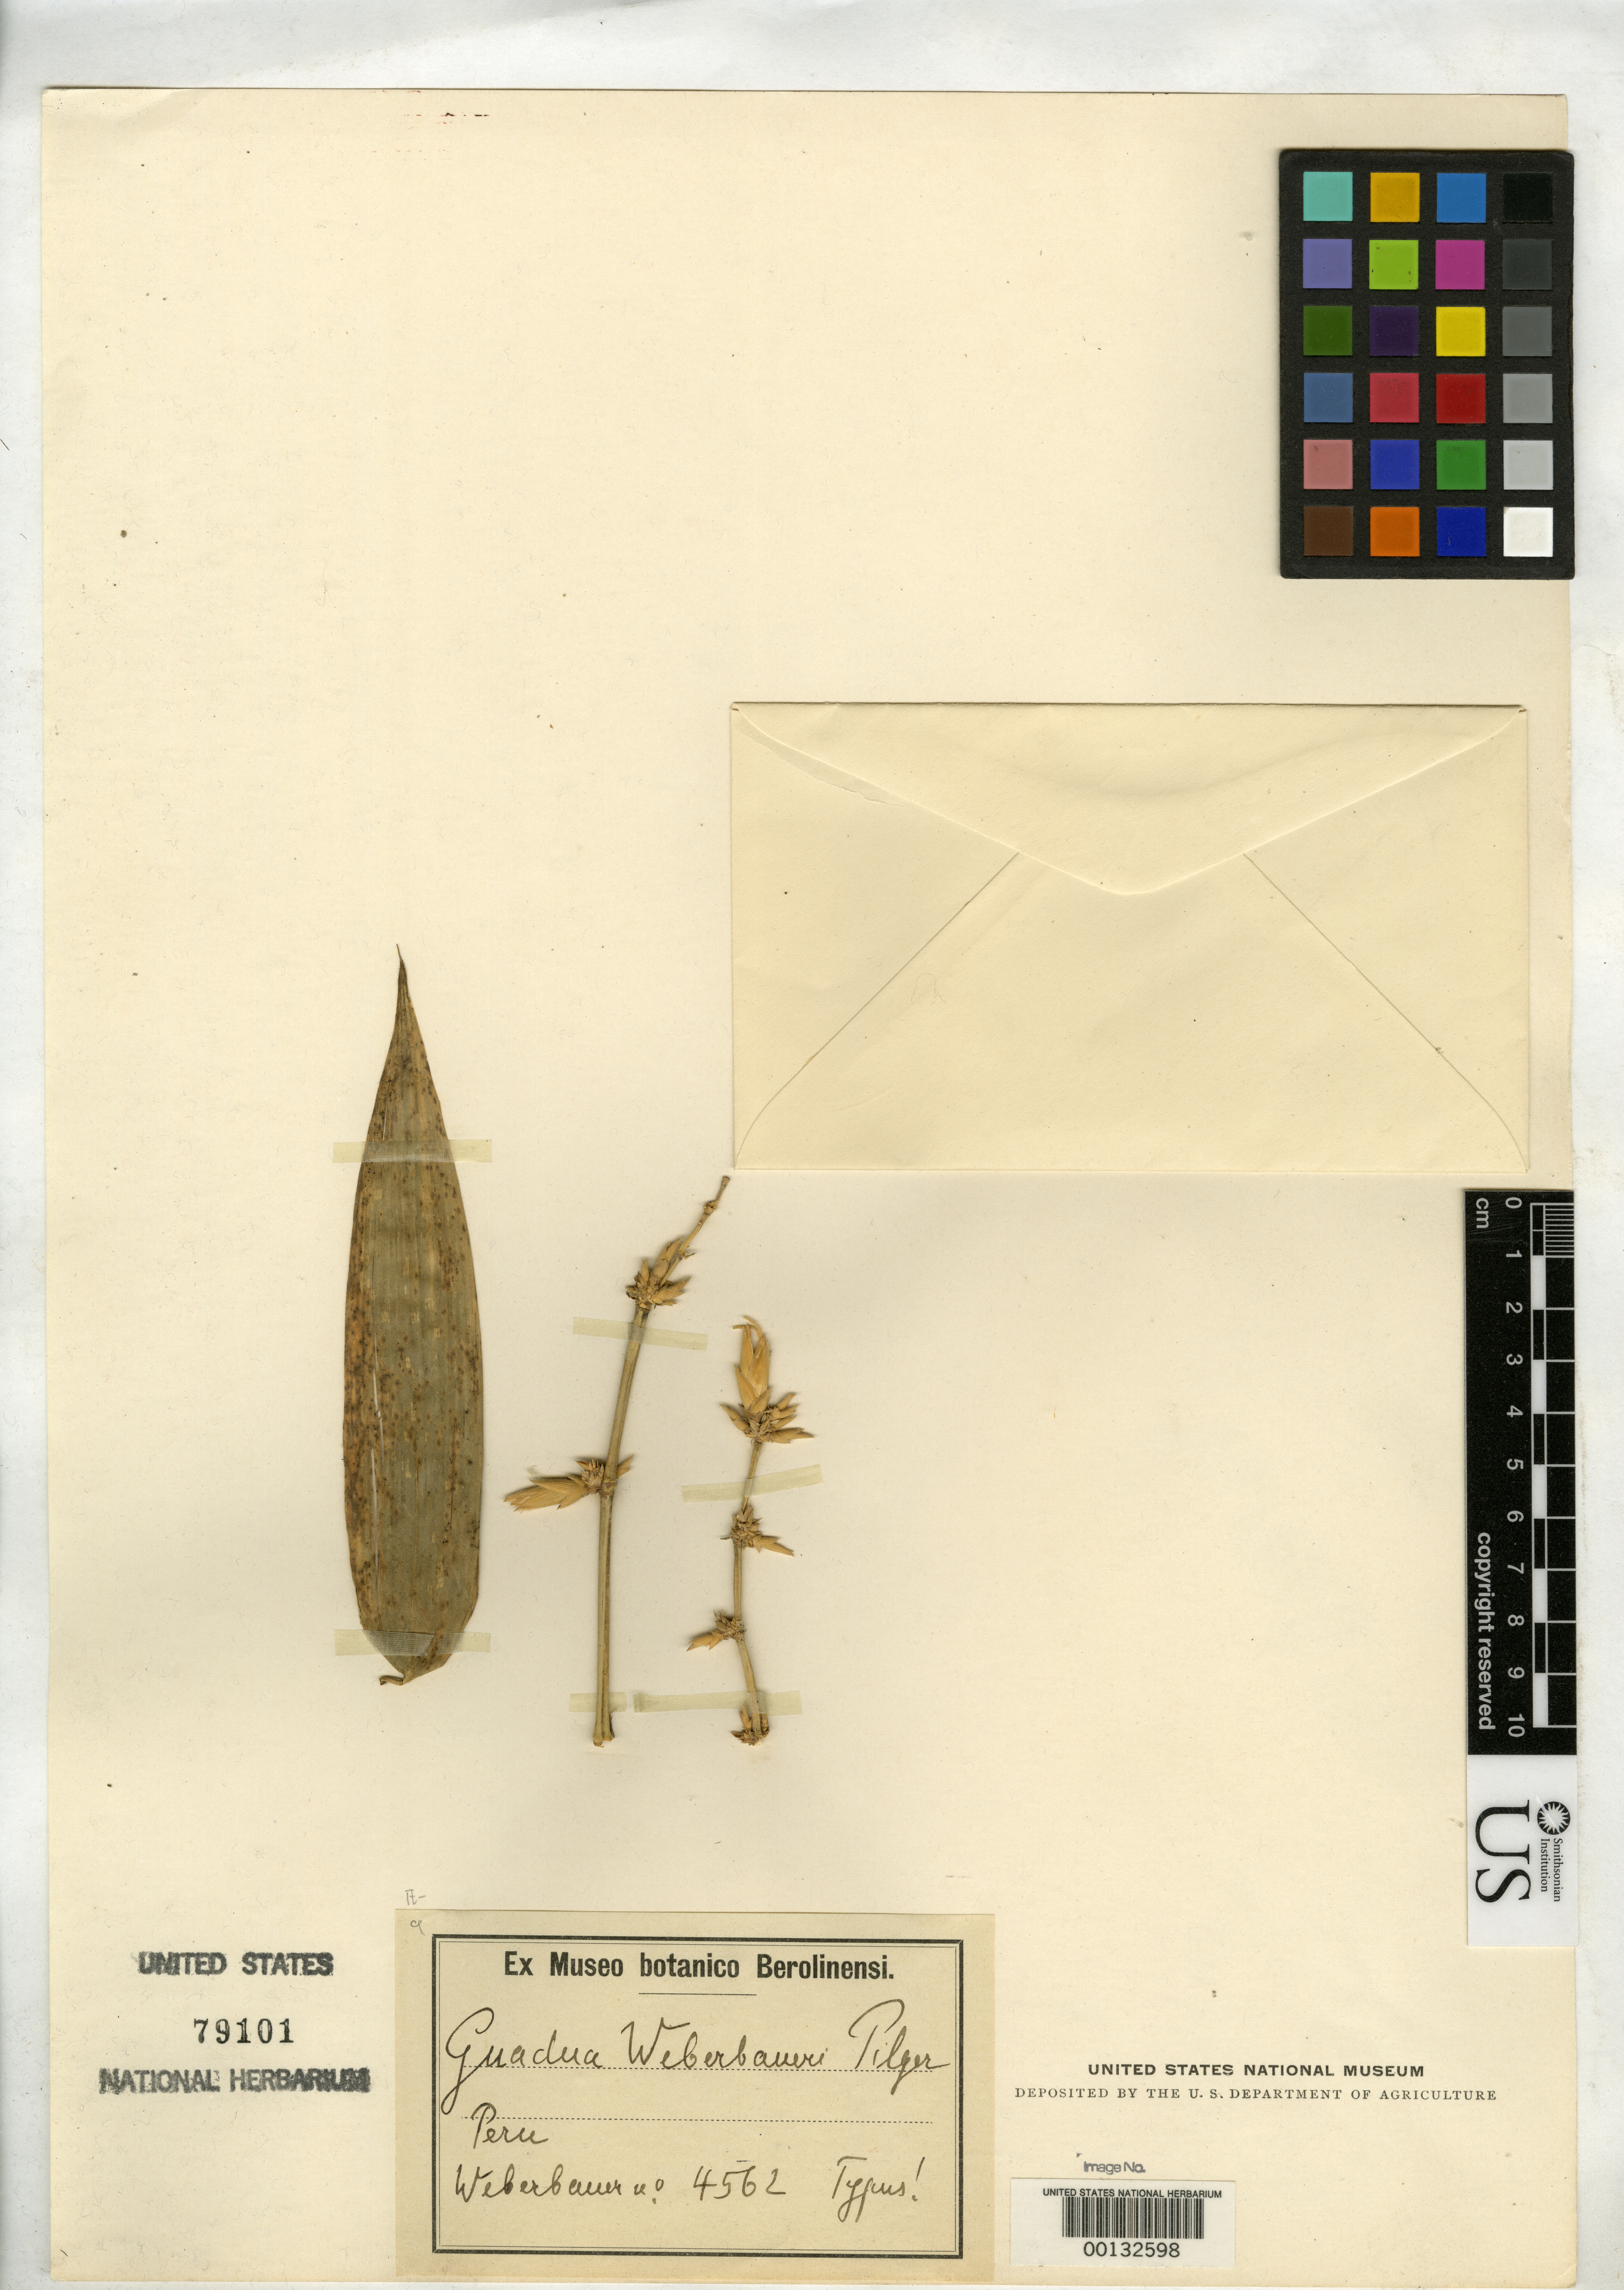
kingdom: Plantae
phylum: Tracheophyta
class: Liliopsida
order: Poales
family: Poaceae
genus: Guadua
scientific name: Guadua weberbaueri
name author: Pilg.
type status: Type Fragment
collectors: A. Weberbauer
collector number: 4562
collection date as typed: Aug 1904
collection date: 1904-08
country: Peru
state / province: Loreto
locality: Moyobamba.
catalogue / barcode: US 79101